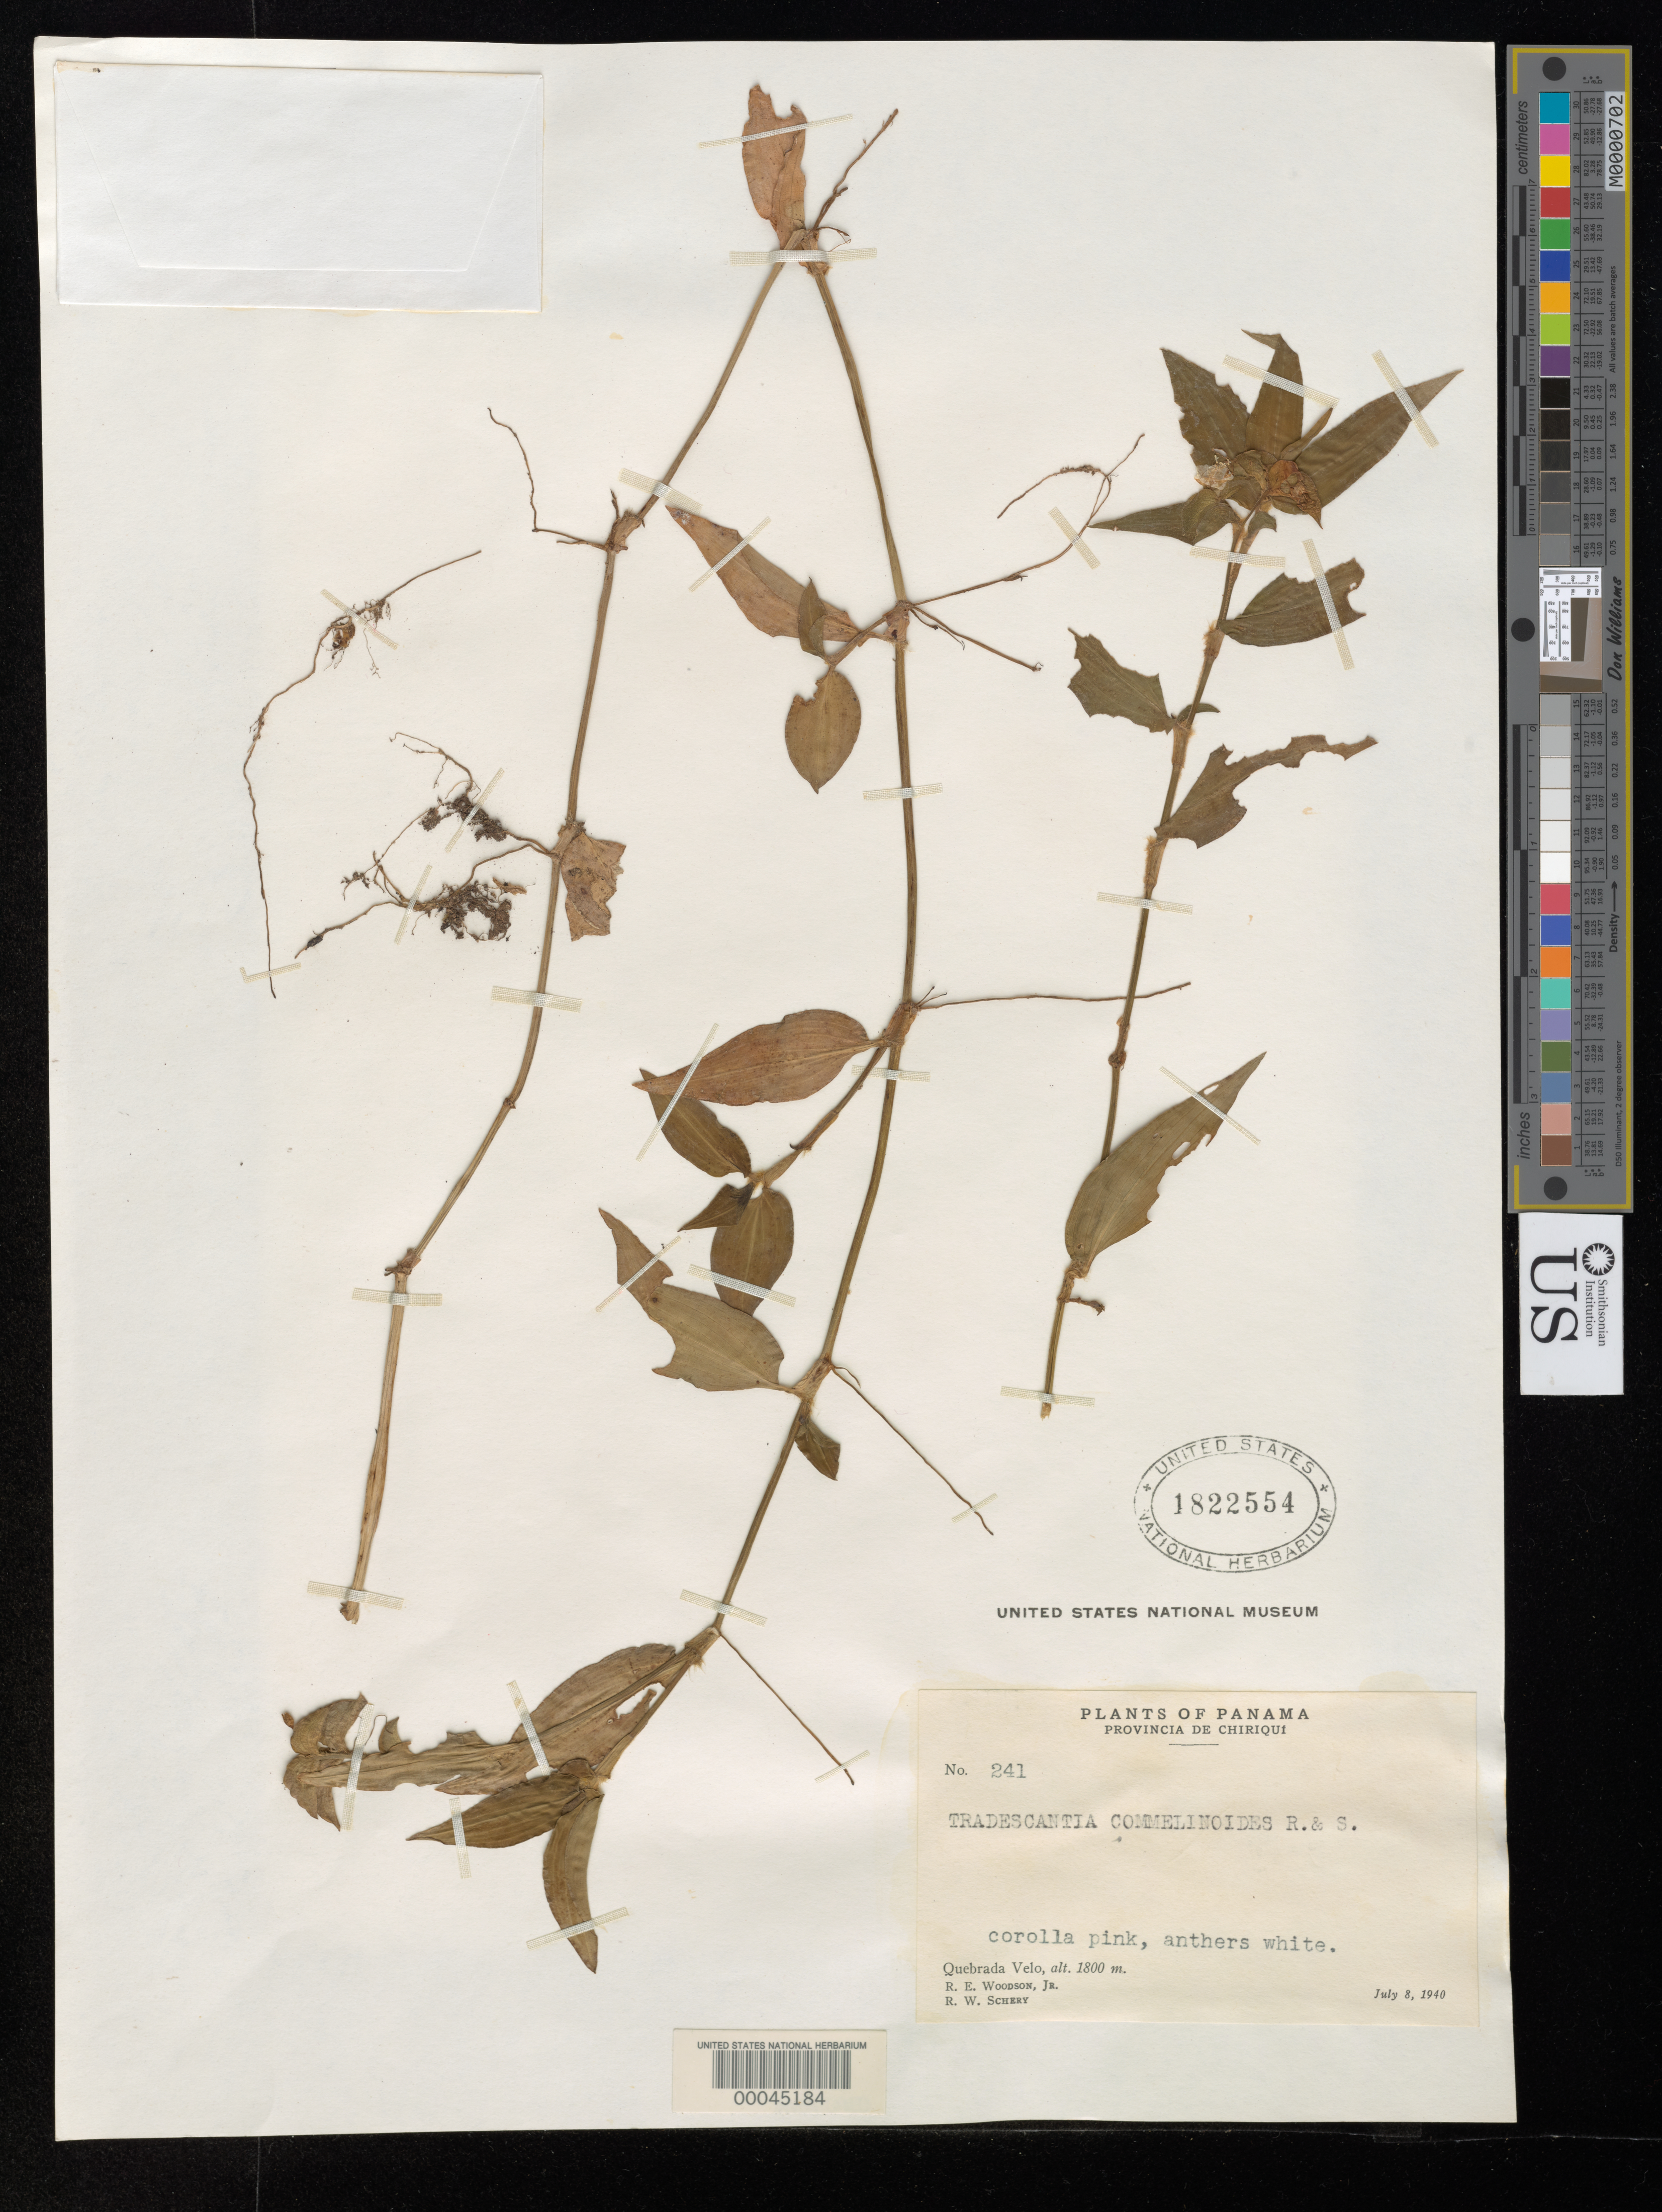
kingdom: Plantae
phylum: Tracheophyta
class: Liliopsida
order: Commelinales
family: Commelinaceae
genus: Tradescantia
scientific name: Tradescantia poelliae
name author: D.R. Hunt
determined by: Strong, Mark T., (BOT), Smithsonian Institution - National Museum of Natural History (UNITED STATES)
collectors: R. E. Woodson & R. W. Schery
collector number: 241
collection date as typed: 08 Jul 1940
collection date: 1940-07-08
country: Panama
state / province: Chiriquí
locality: Quebrada Velo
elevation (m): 1800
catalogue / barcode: US 1822554